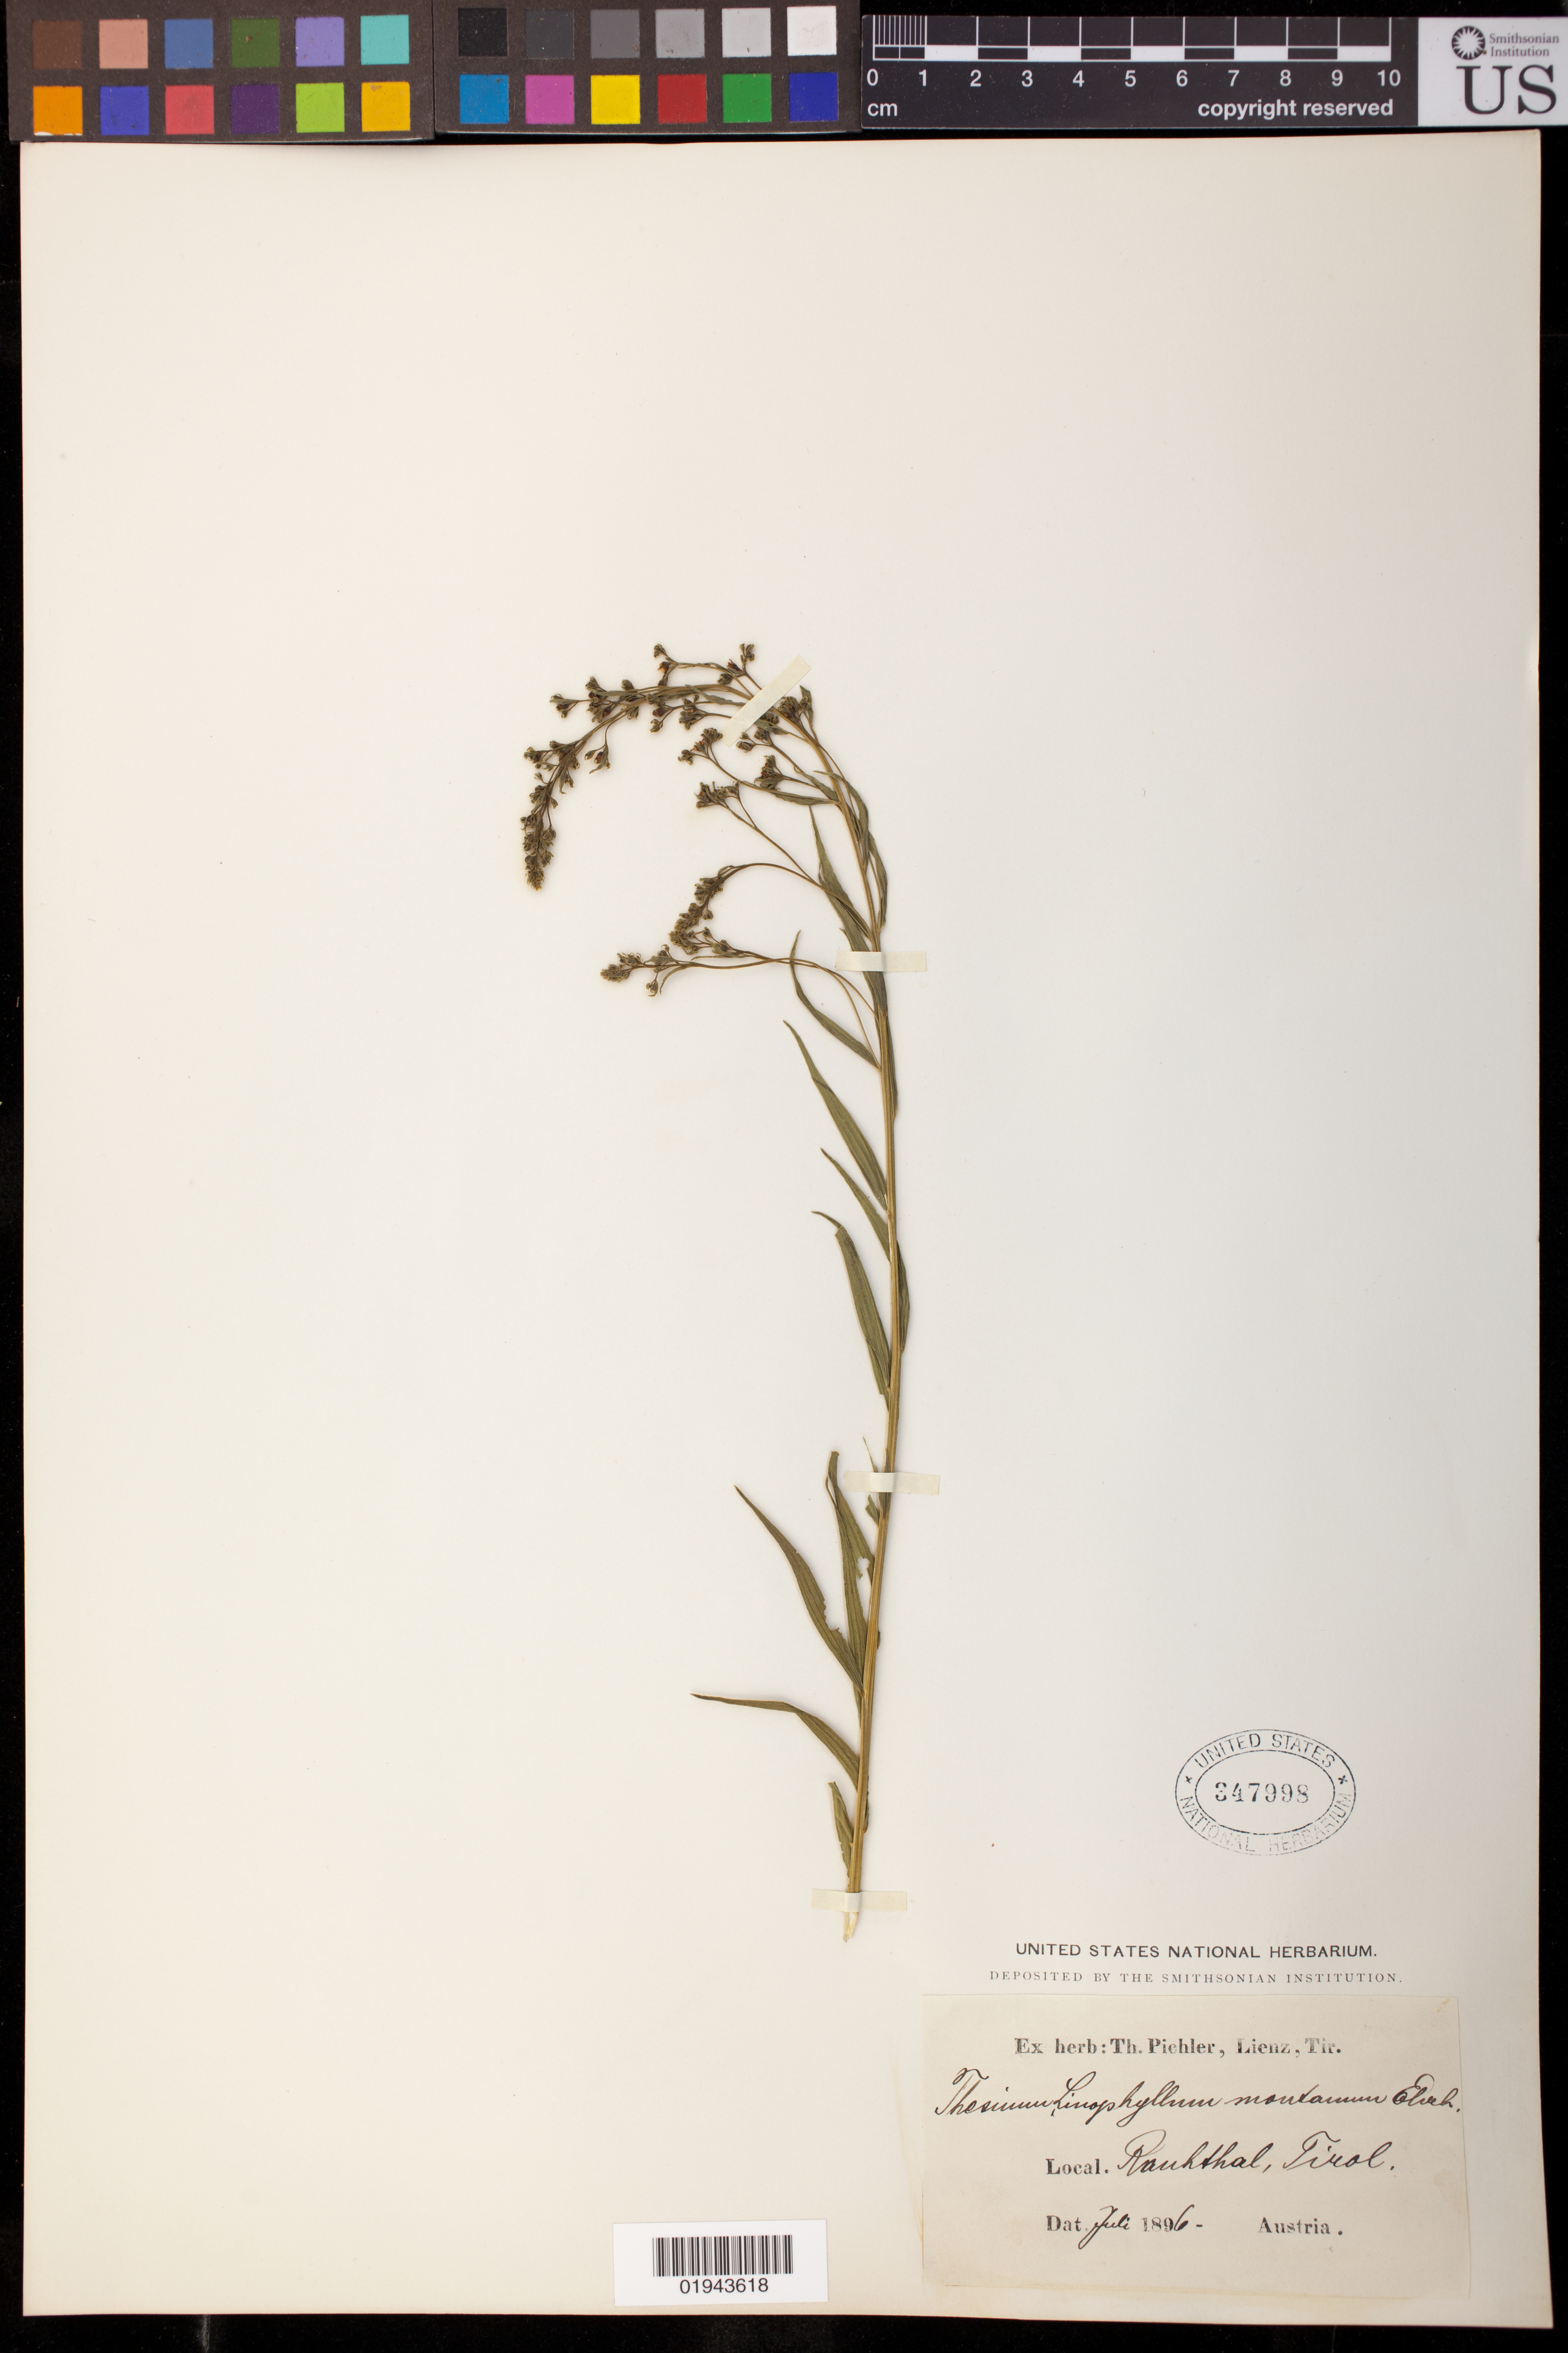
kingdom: Plantae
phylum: Tracheophyta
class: Magnoliopsida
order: Santalales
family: Thesiaceae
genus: Thesium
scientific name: Thesium linophyllum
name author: L.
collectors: T. Pichler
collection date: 1896-07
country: Austria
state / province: Tirol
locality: Rauhthal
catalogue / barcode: US 347998